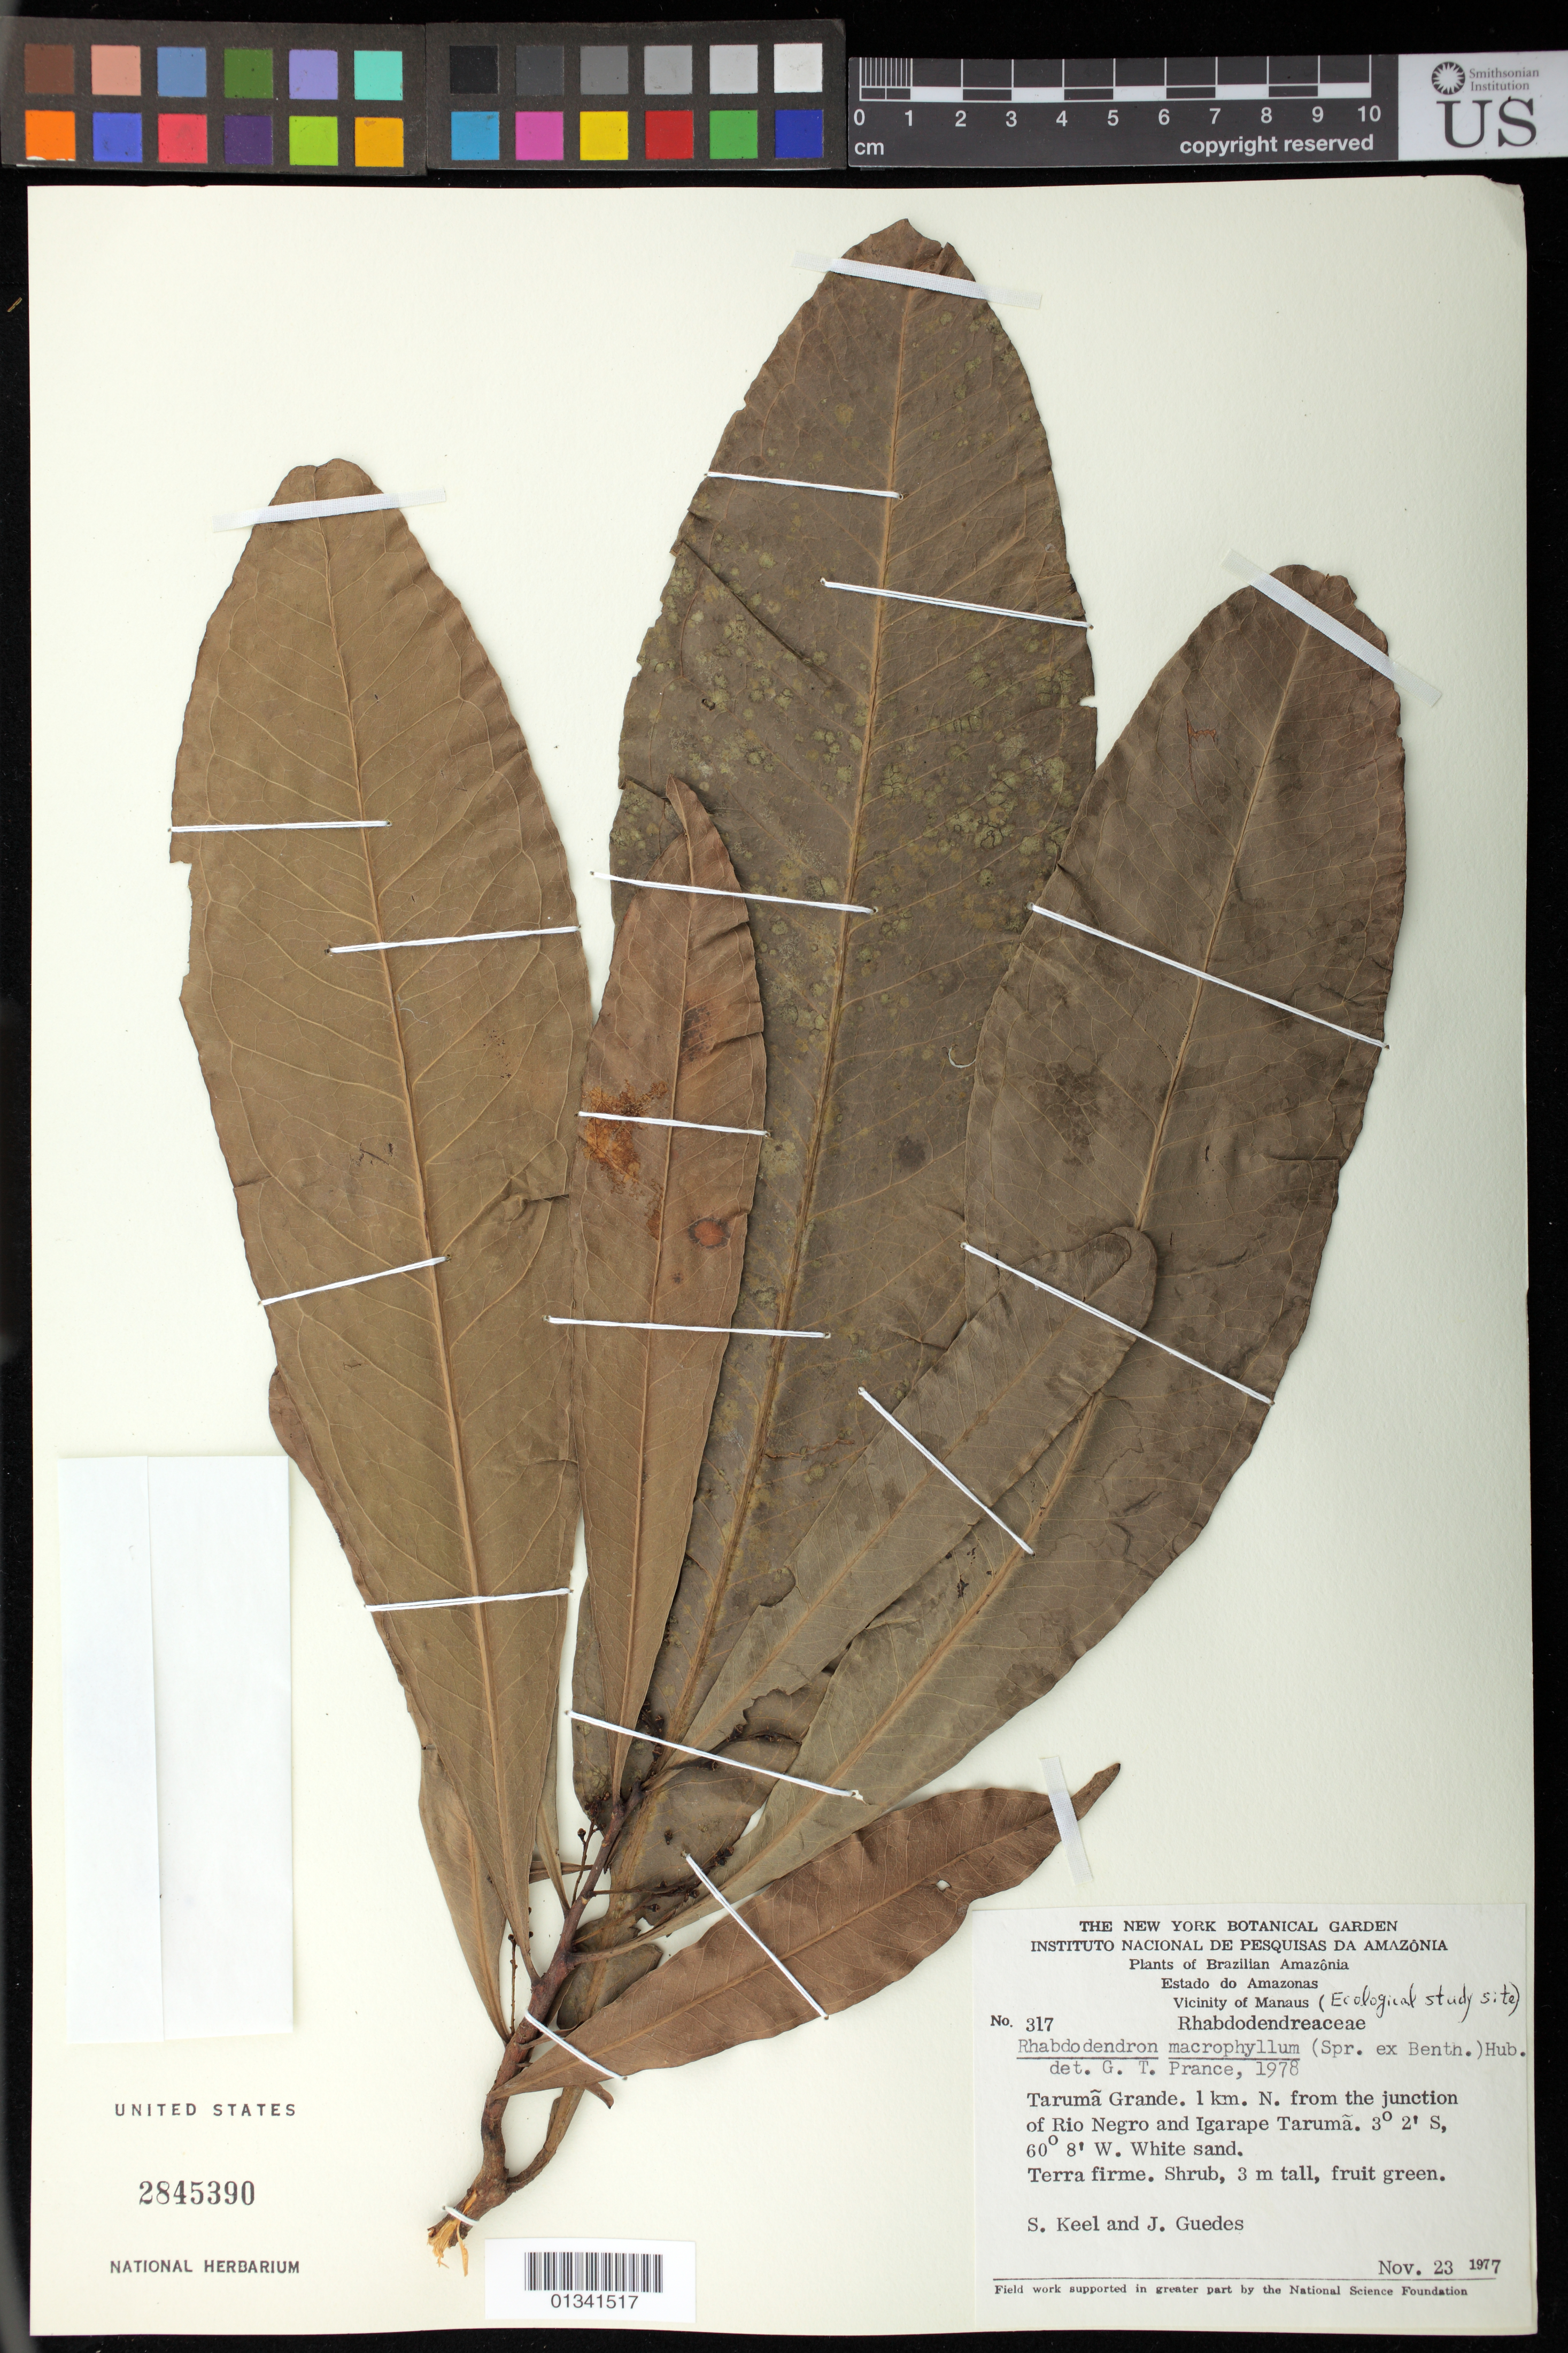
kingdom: Plantae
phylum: Tracheophyta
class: Magnoliopsida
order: Caryophyllales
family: Rhabdodendraceae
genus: Rhabdodendron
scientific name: Rhabdodendron macrophyllum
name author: (Spruce ex Benth.) Huber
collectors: S. Keel & J. Guedes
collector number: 317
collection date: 1977-11-23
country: Brazil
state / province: Amazonas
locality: Vicinity of Manaus. Tarumã Grande, 1 km N from the junction of Rio Negro and Igarape Tarumã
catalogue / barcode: US 2845390